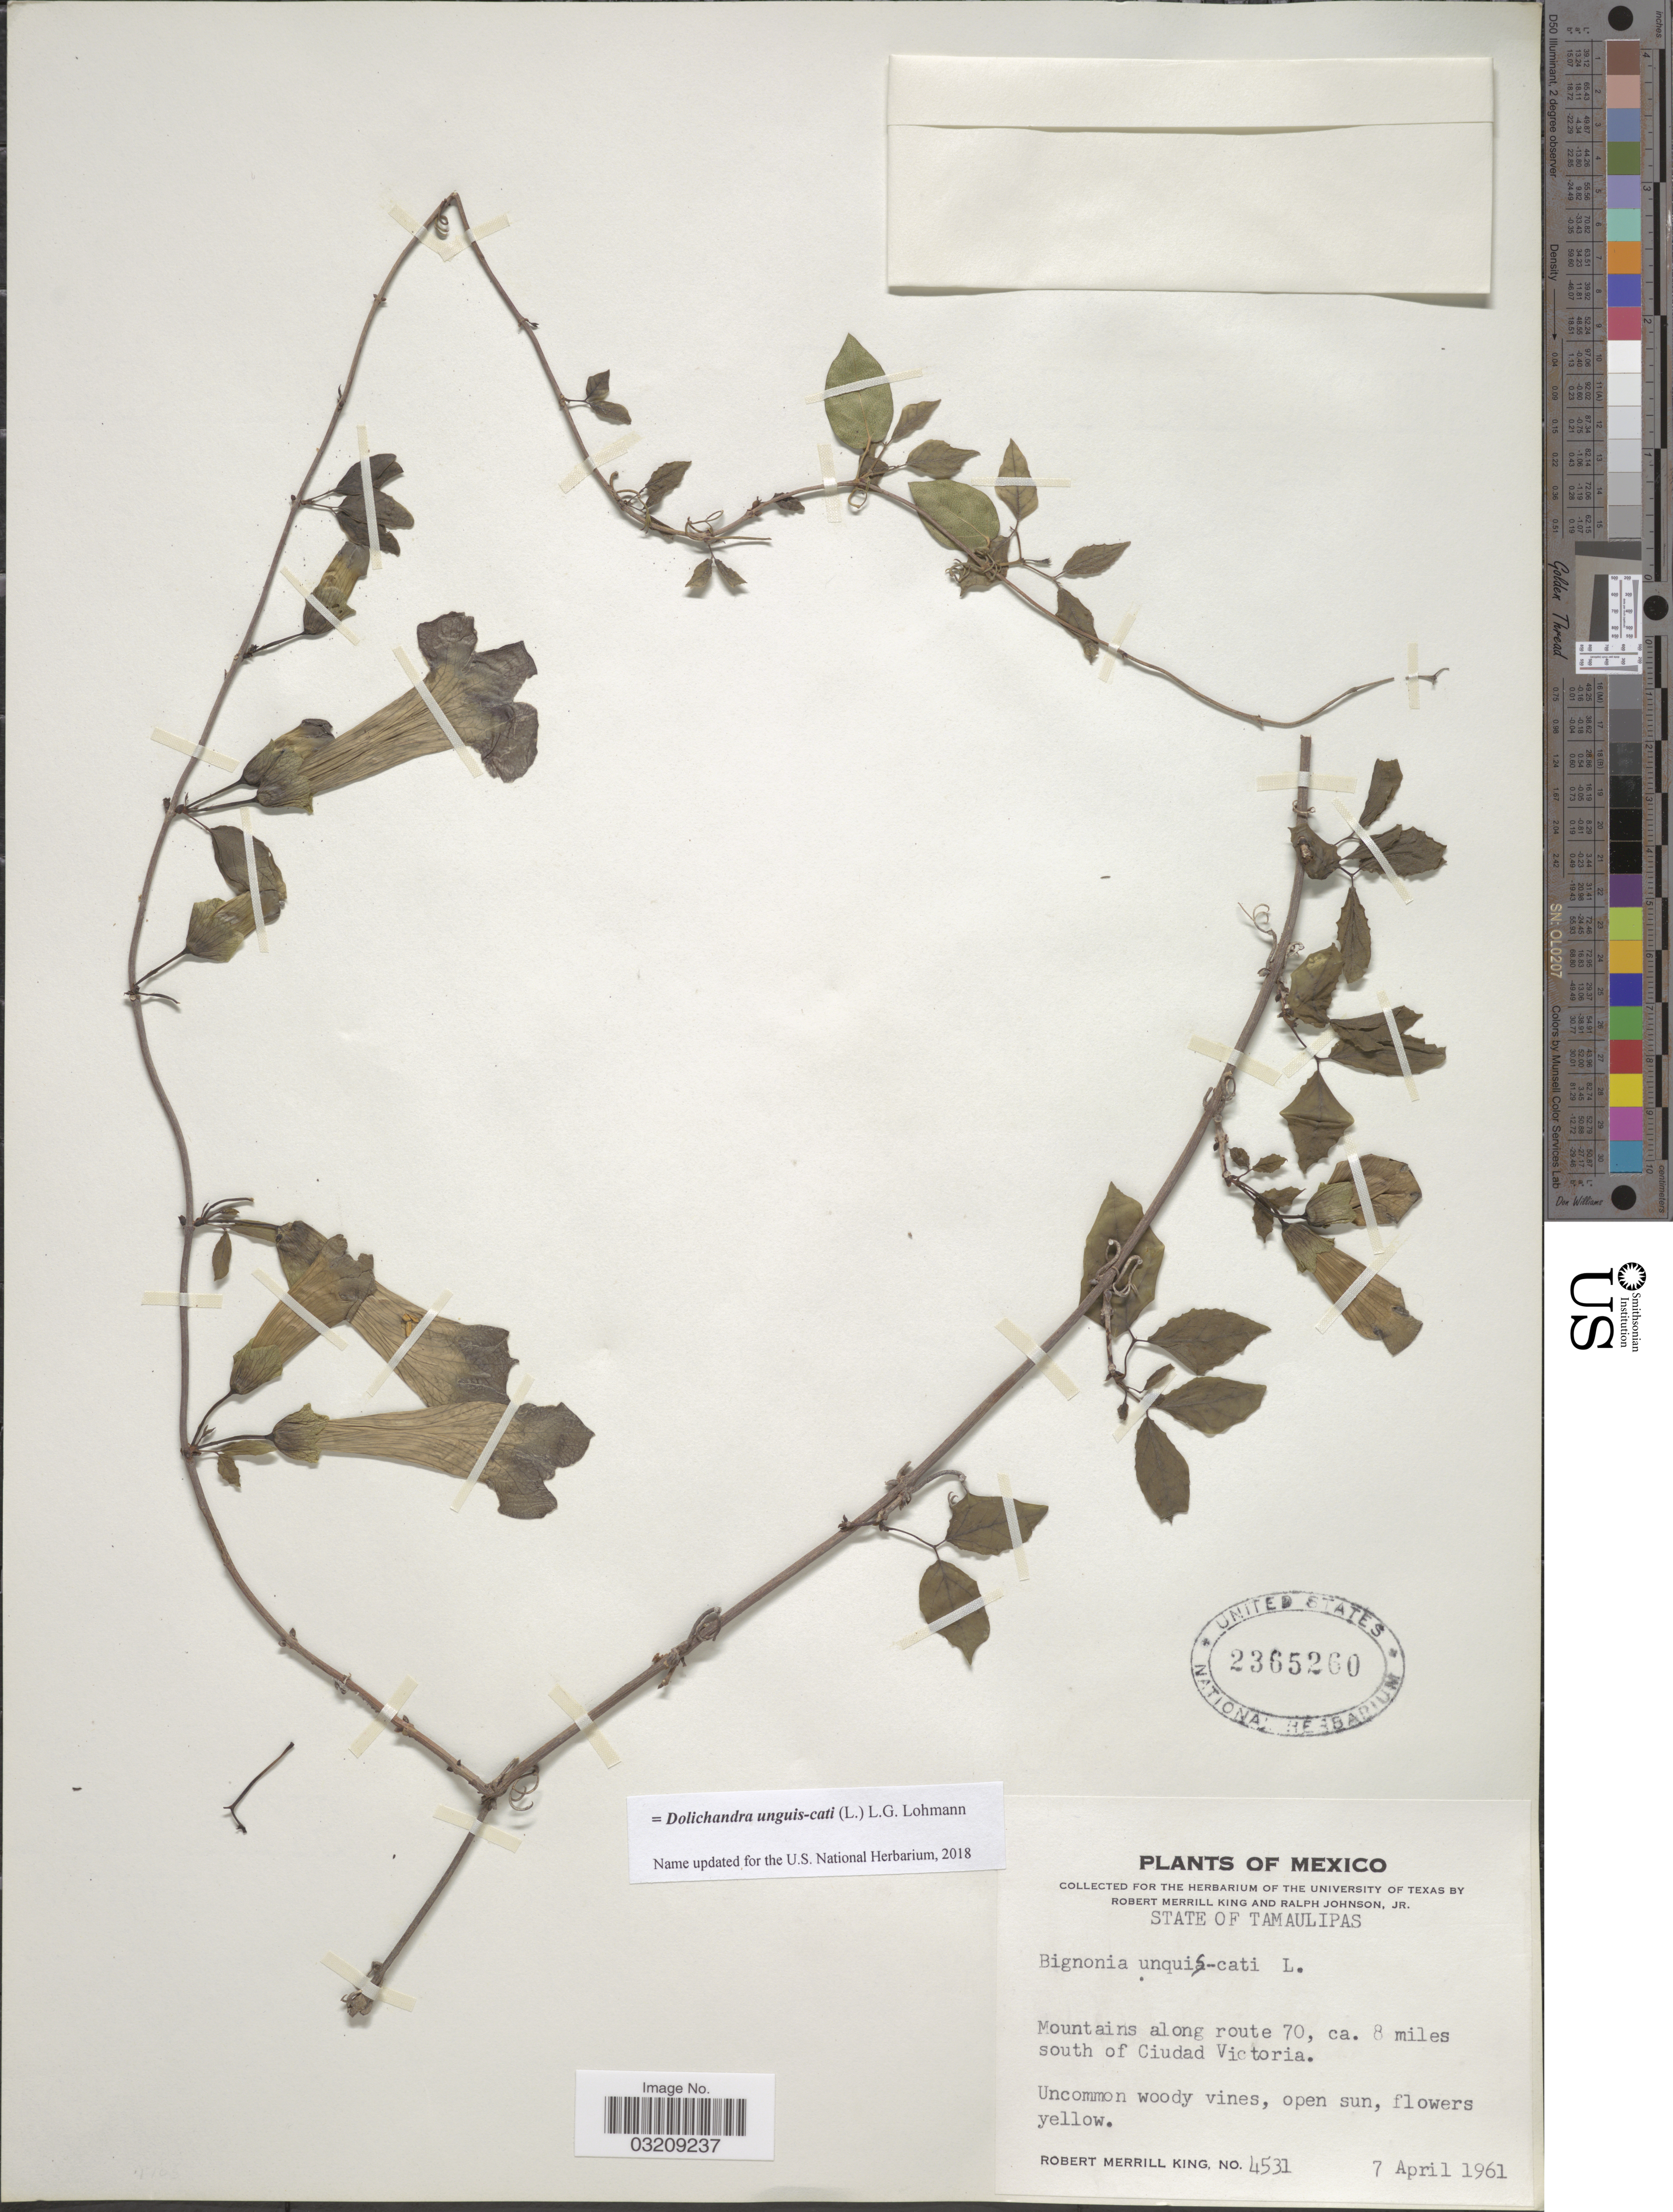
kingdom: Plantae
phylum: Tracheophyta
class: Magnoliopsida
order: Lamiales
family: Bignoniaceae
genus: Dolichandra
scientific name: Dolichandra unguis-cati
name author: (L.) L.G. Lohmann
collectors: R. M. King & R. Johnson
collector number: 4531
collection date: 1961-04-07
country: Mexico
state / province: Tamaulipas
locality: Mountains along route 70, ca. 8 miles south of Ciudad Victoria.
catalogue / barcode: US 2365260